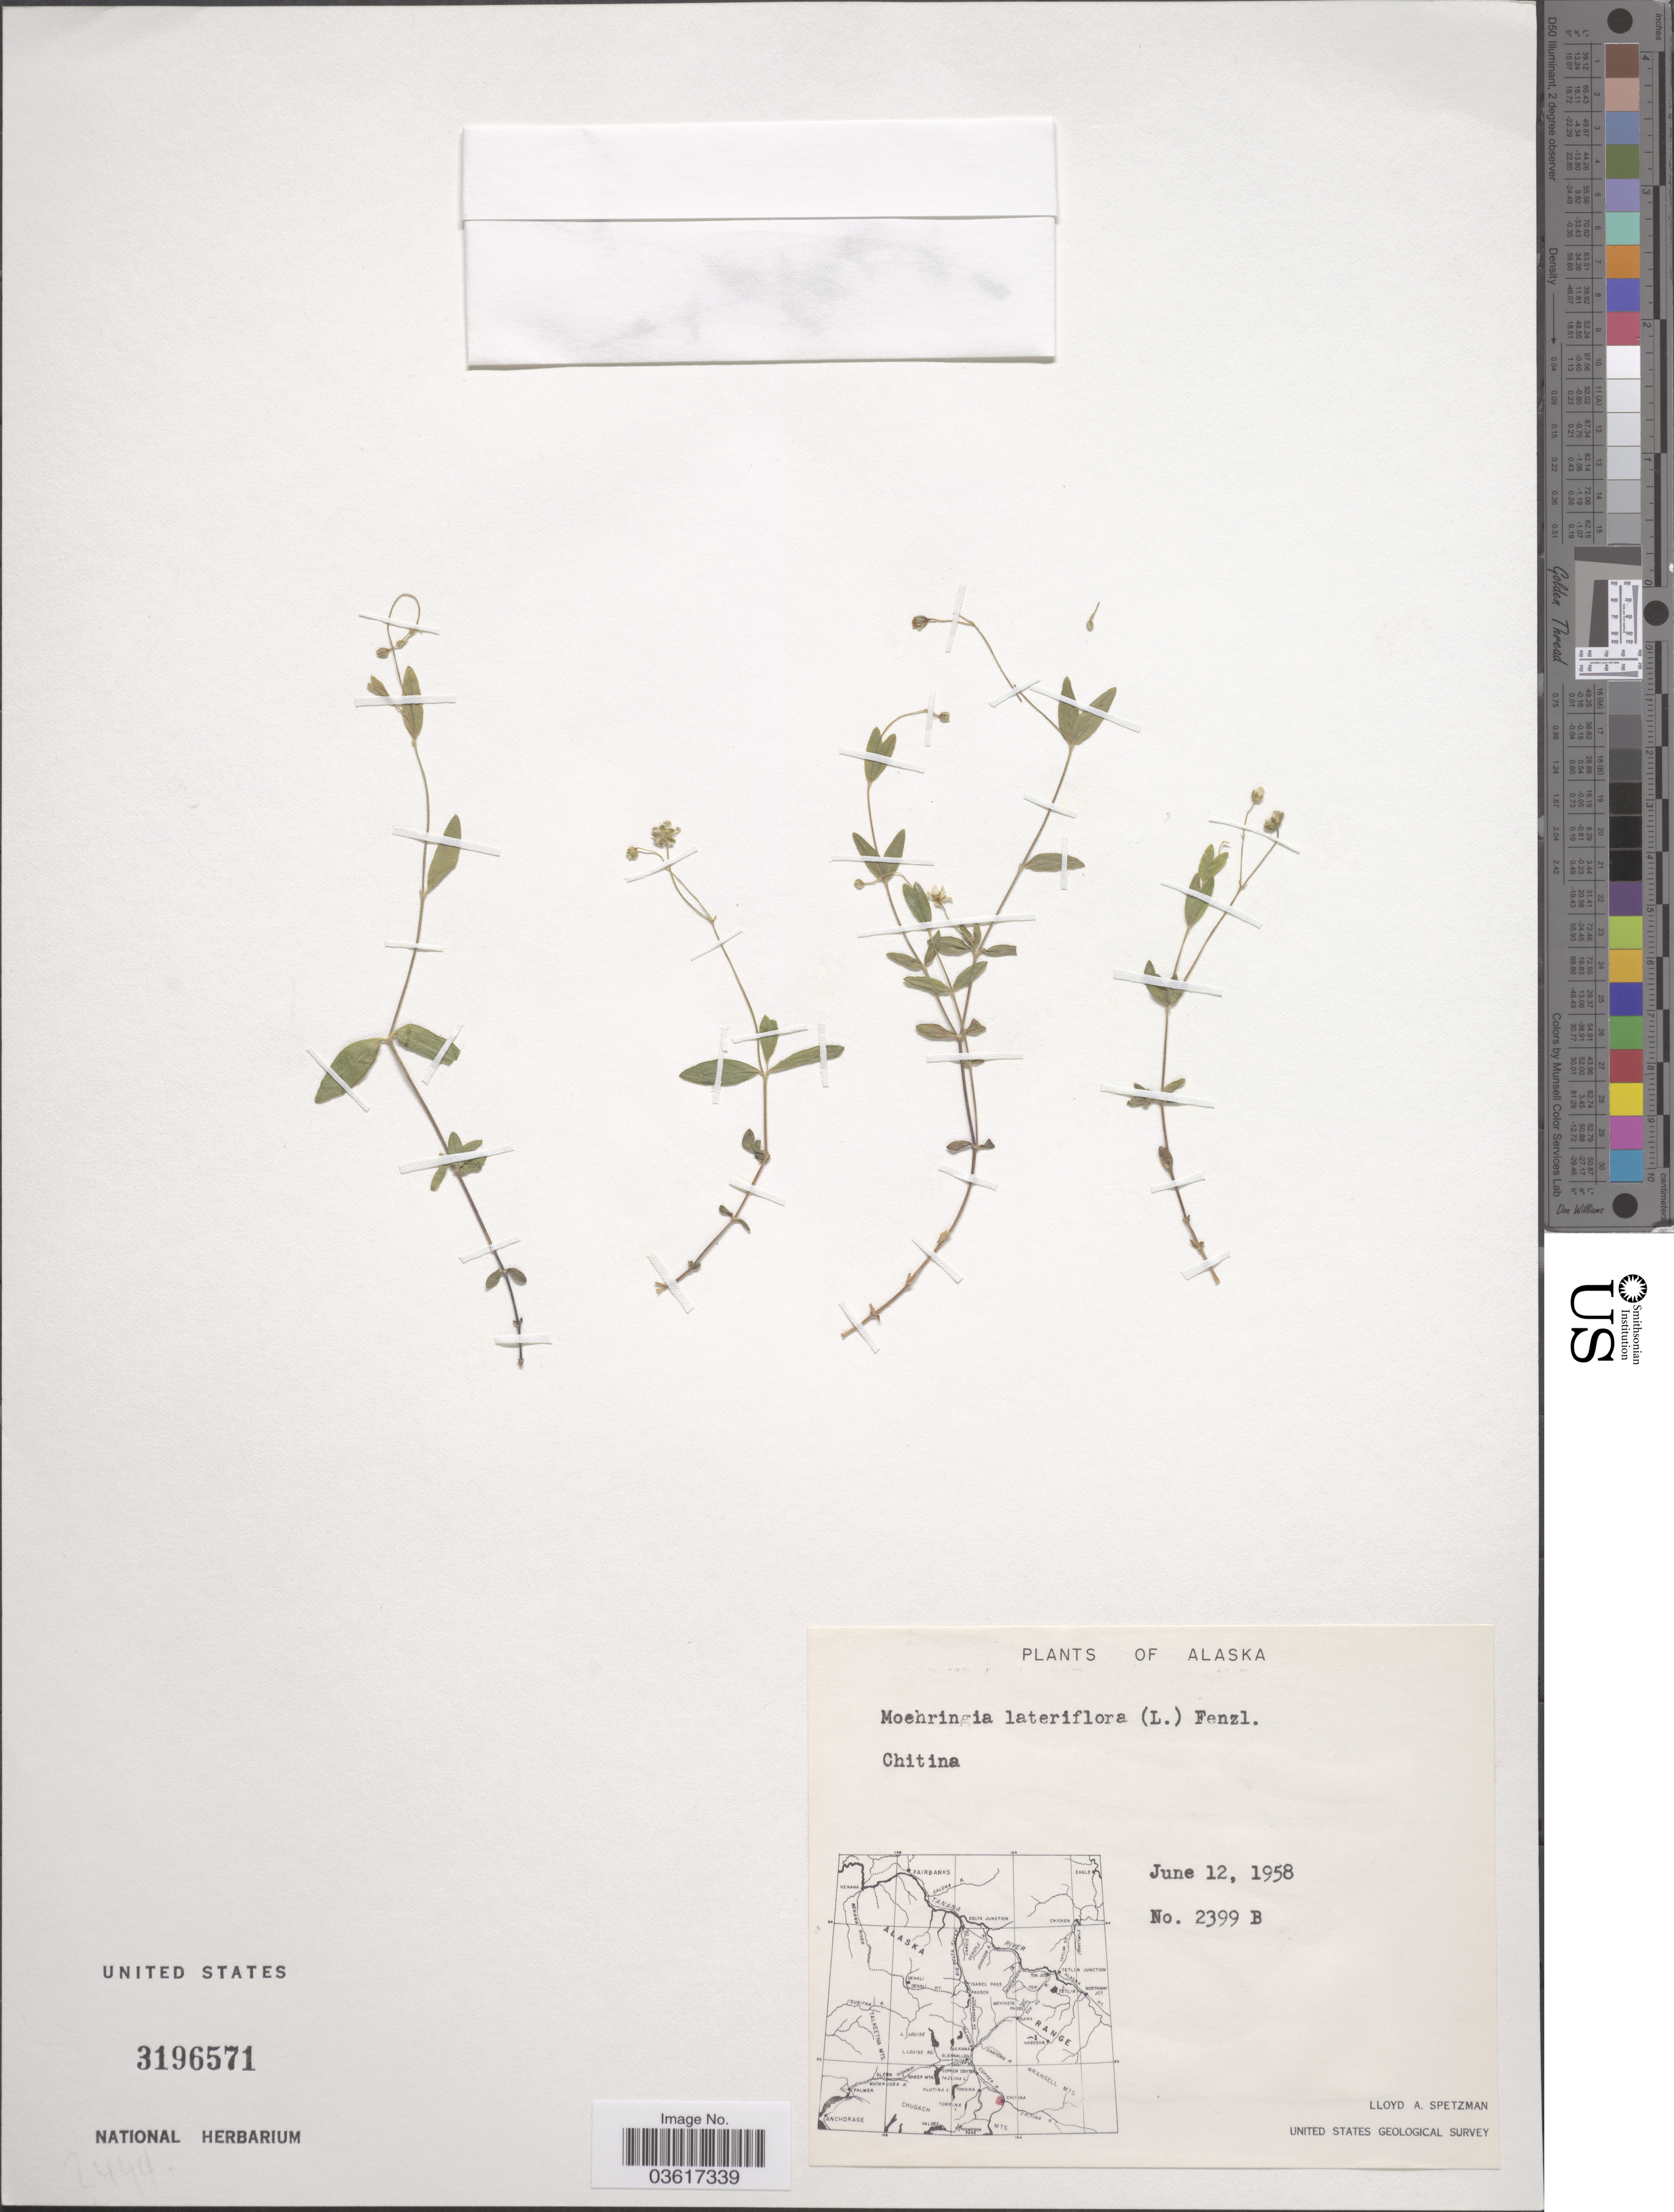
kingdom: Plantae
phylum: Tracheophyta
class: Magnoliopsida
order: Caryophyllales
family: Caryophyllaceae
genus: Moehringia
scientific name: Moehringia lateriflora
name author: (L.) Fenzl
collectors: L. Spetzman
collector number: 2399 B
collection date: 1958-06-12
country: United States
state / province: Alaska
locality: Chitina.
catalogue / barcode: US 3196571